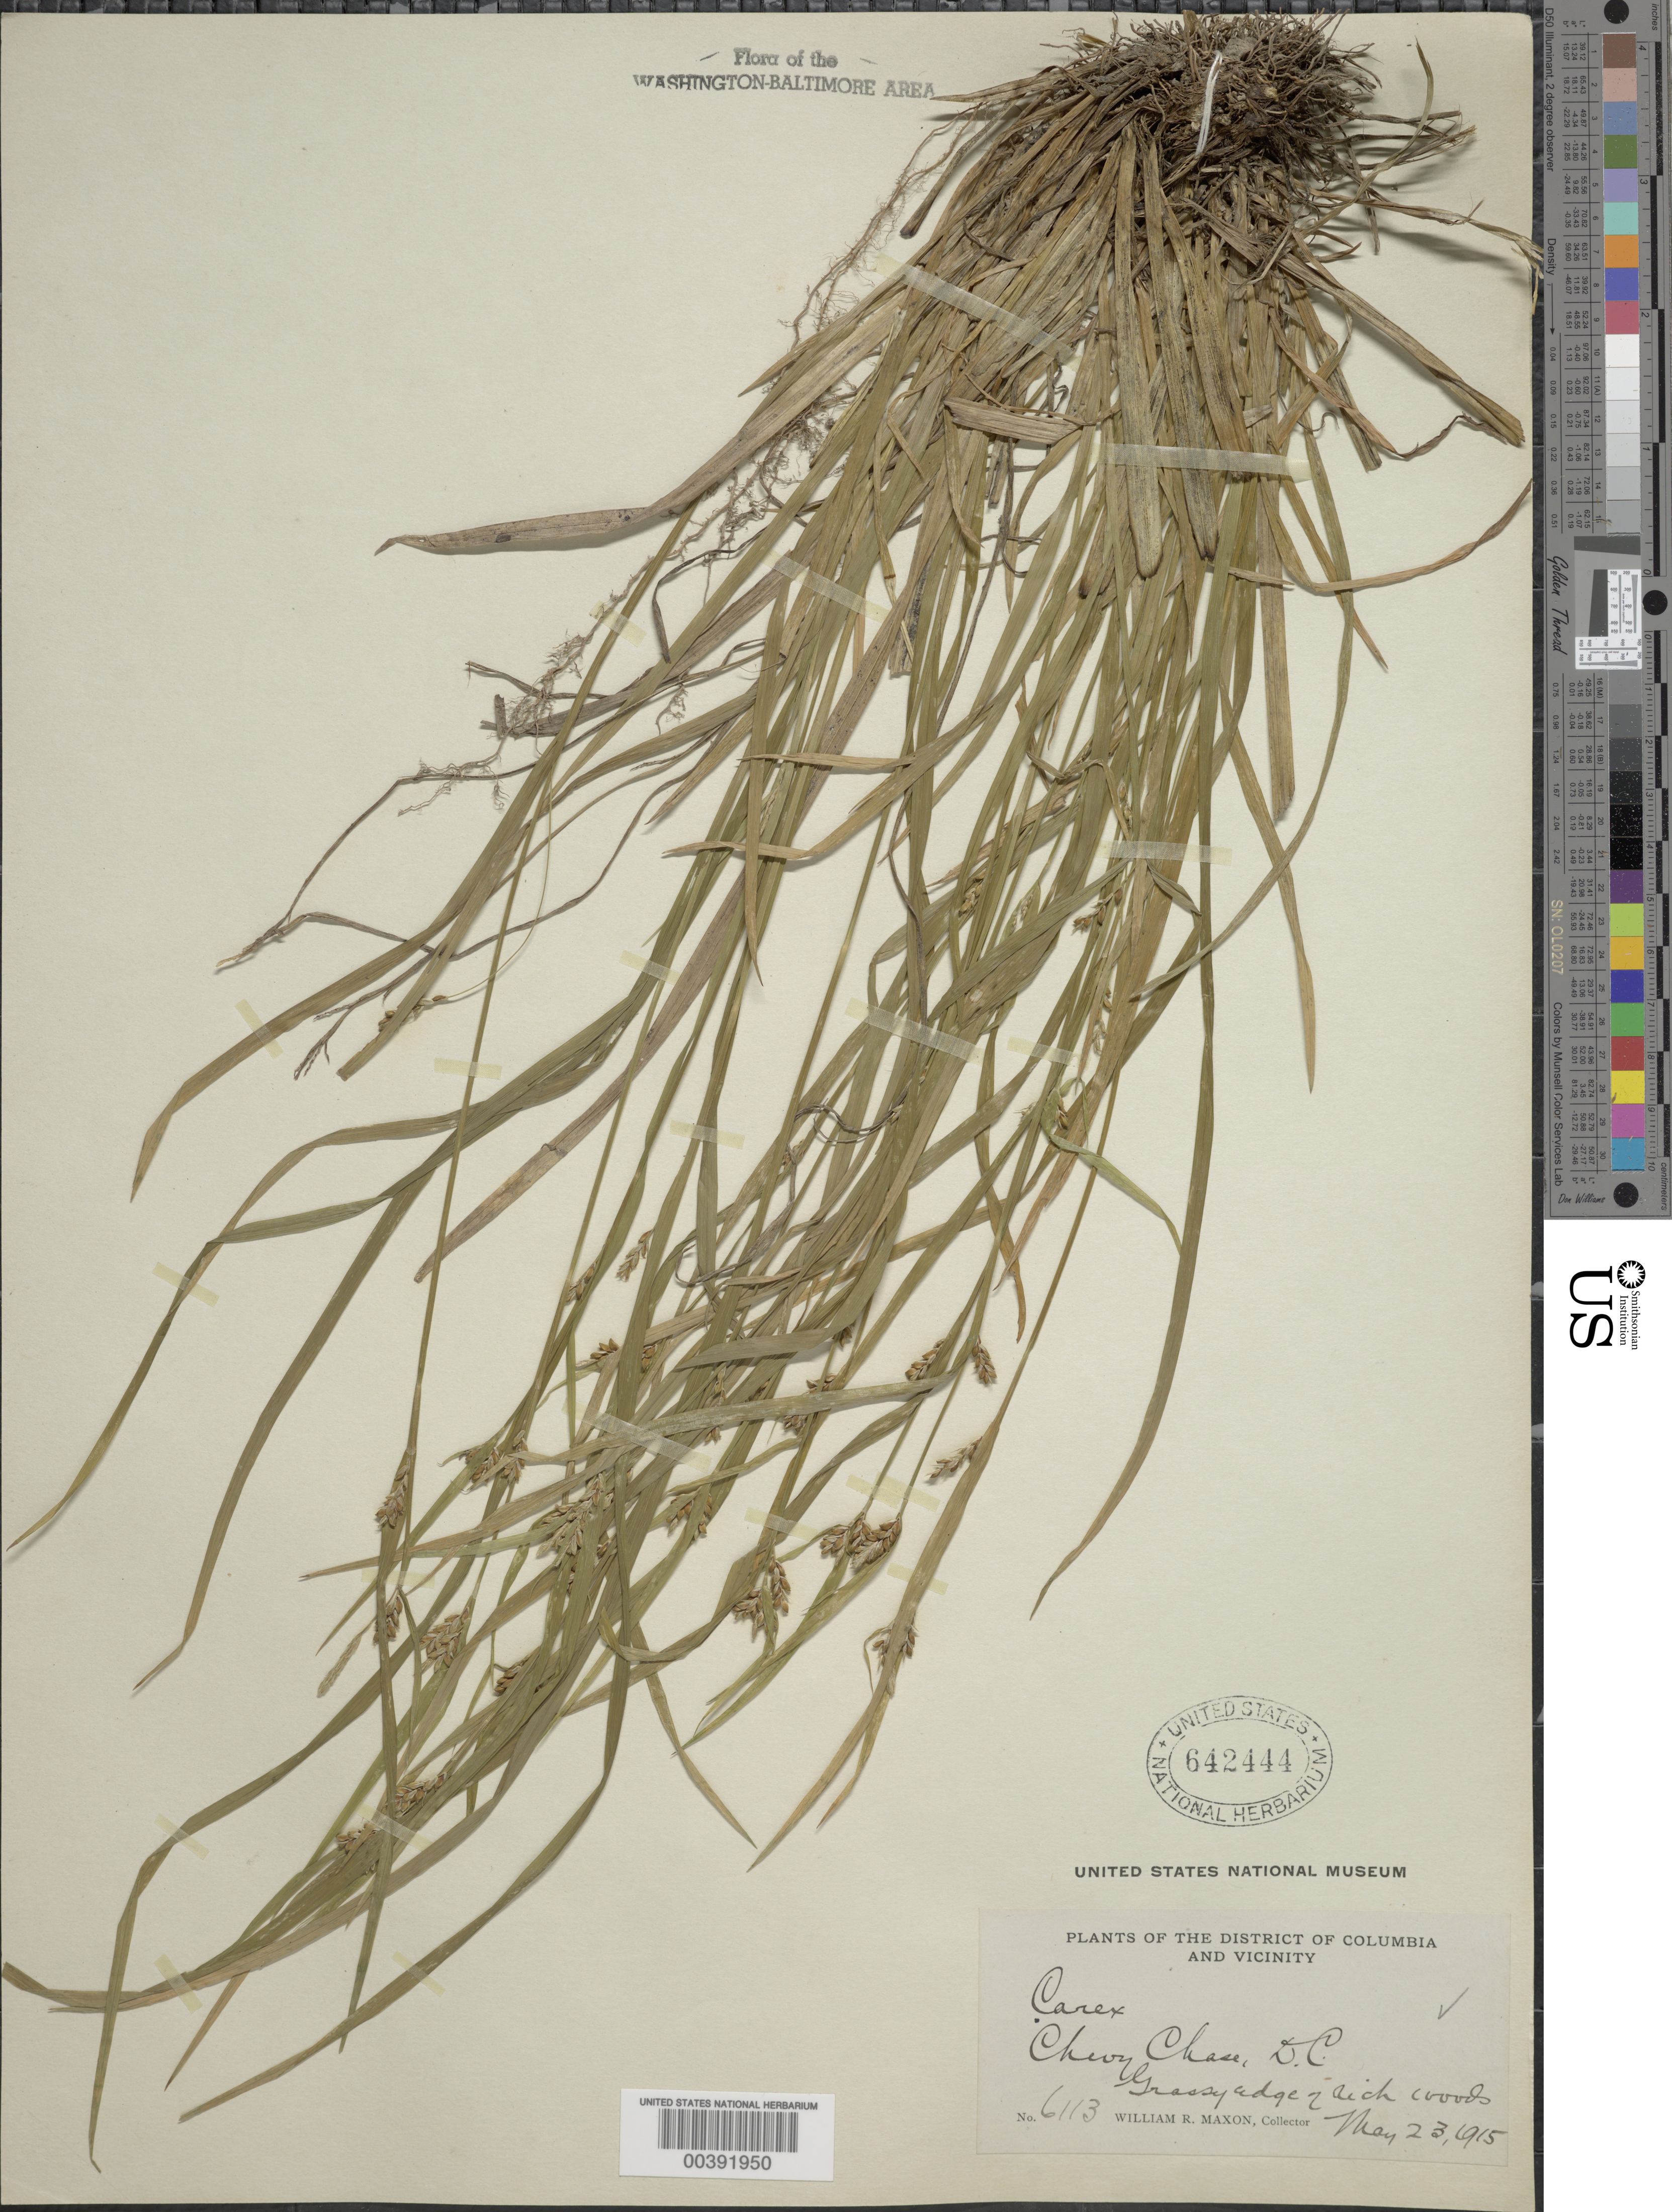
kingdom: Plantae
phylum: Tracheophyta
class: Liliopsida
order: Poales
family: Cyperaceae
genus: Carex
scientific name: Carex blanda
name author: Dewey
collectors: W. R. Maxon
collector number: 6113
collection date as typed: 23 May 1915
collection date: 1915-05-23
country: United States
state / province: District of Columbia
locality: Chevy Chase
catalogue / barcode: US 642444